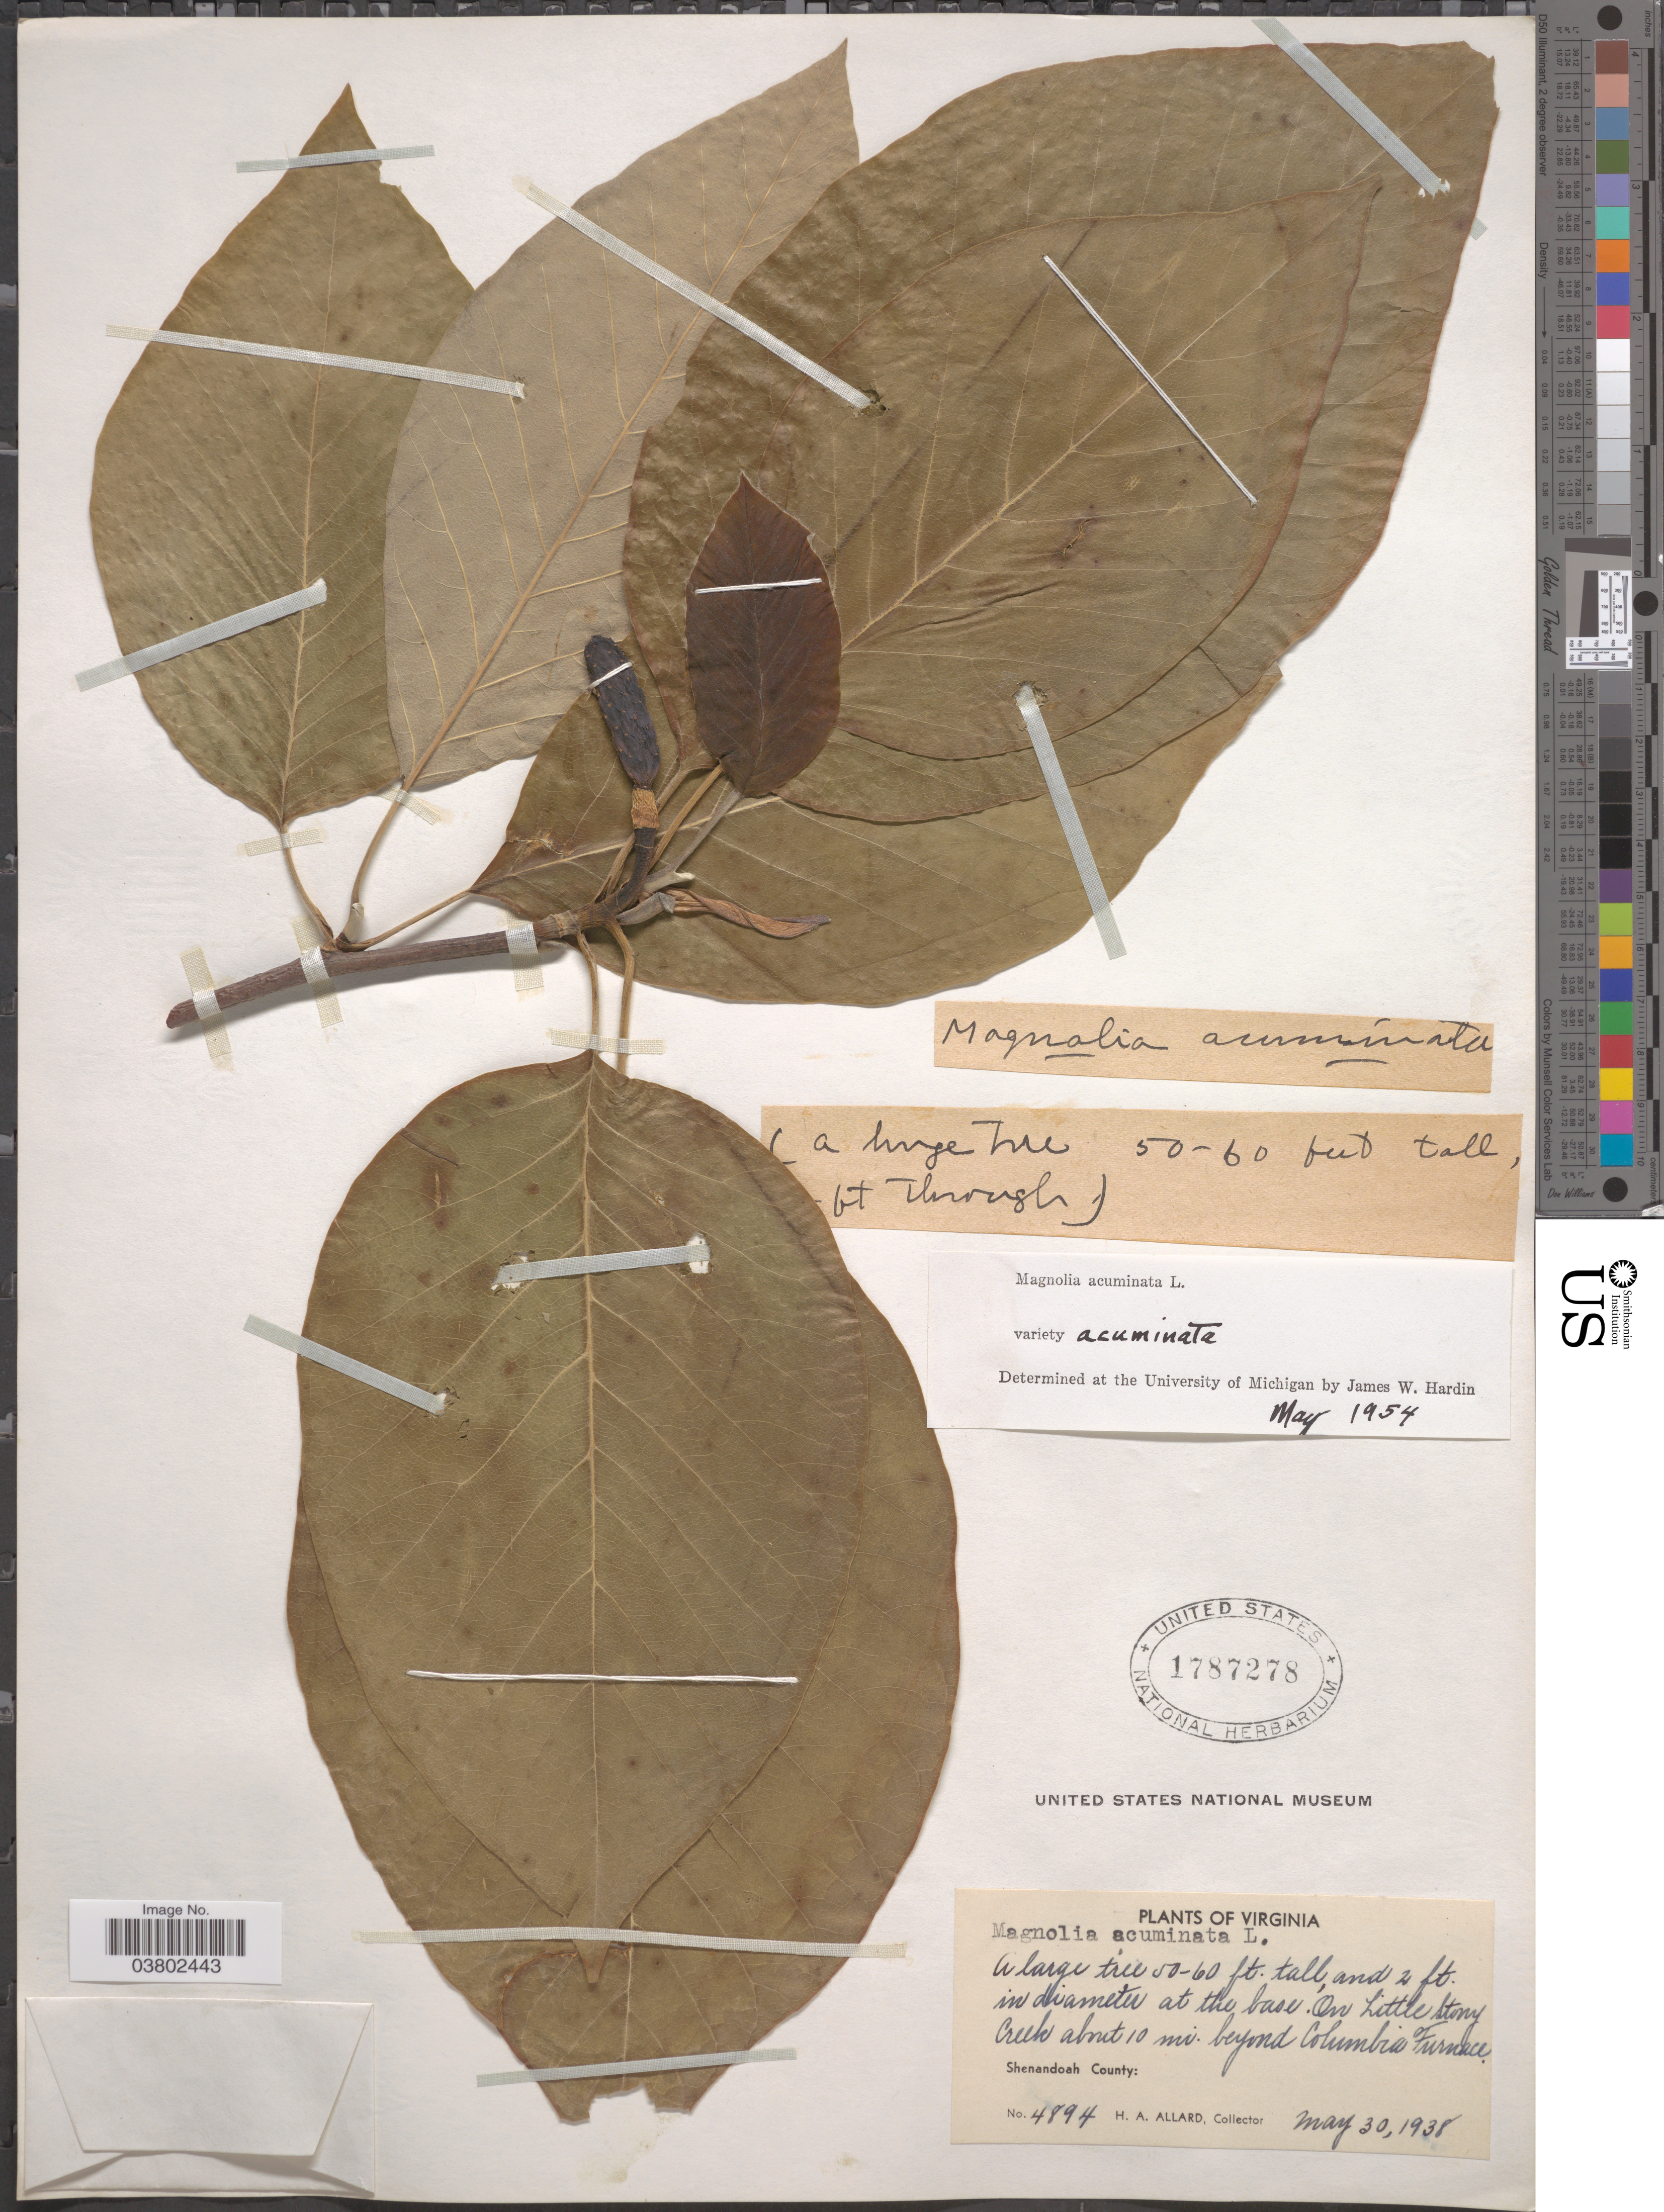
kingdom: Plantae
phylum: Tracheophyta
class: Magnoliopsida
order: Magnoliales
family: Magnoliaceae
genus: Magnolia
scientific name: Magnolia acuminata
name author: (L.) L.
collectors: H. A. Allard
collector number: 4894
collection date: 1938-05-30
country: United States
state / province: Virginia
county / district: Shenandoah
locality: On Little Stony Creek about 10 mi. beyond Columbia Furnaca. Shenandoah County.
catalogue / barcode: US 1787278